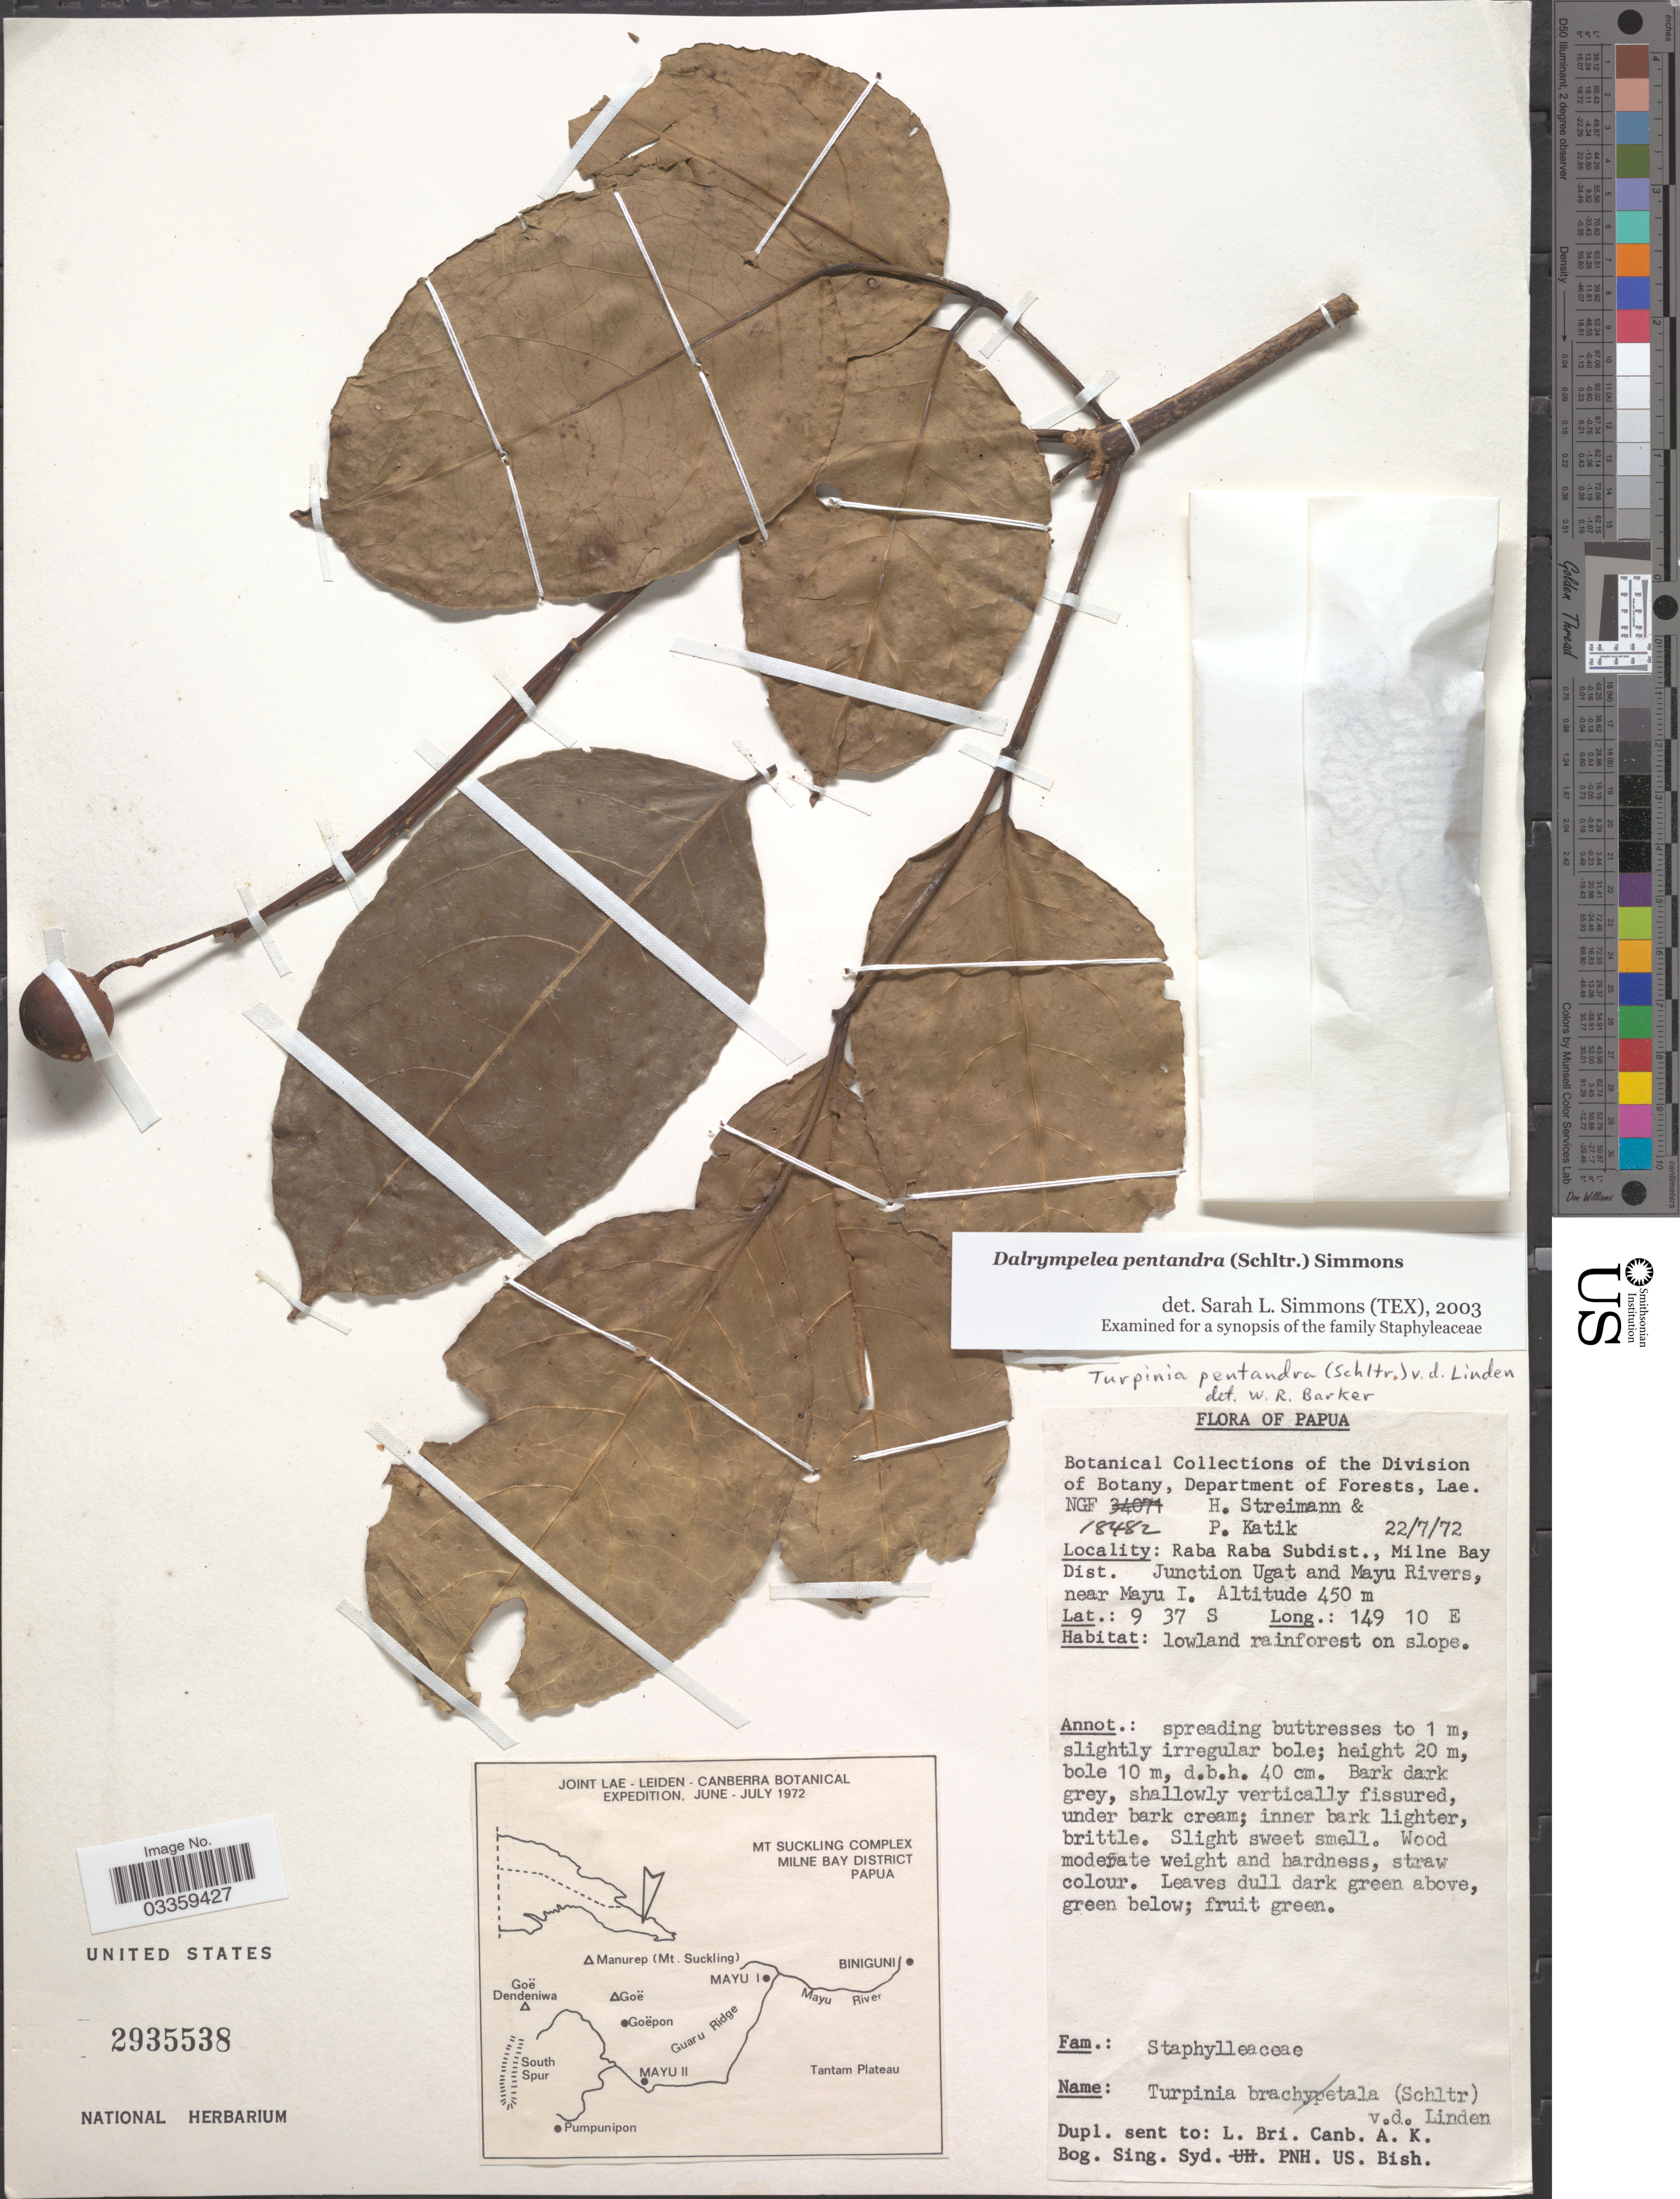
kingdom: Plantae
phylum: Tracheophyta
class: Magnoliopsida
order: Crossosomatales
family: Staphyleaceae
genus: Turpinia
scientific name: Turpinia pentandra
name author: (Schltr.) B.L. Linden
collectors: H. Streimann & P. Katik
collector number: NGF 18482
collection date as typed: Transcribed d/m/y: 22/7/72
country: Papua New Guinea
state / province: Milne Bay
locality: Papua. Raba Raba Subdist., Milne Bay Dist. Junction Ugat and Mayu Rivers, near Mayu I.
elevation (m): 450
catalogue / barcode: US 2935538